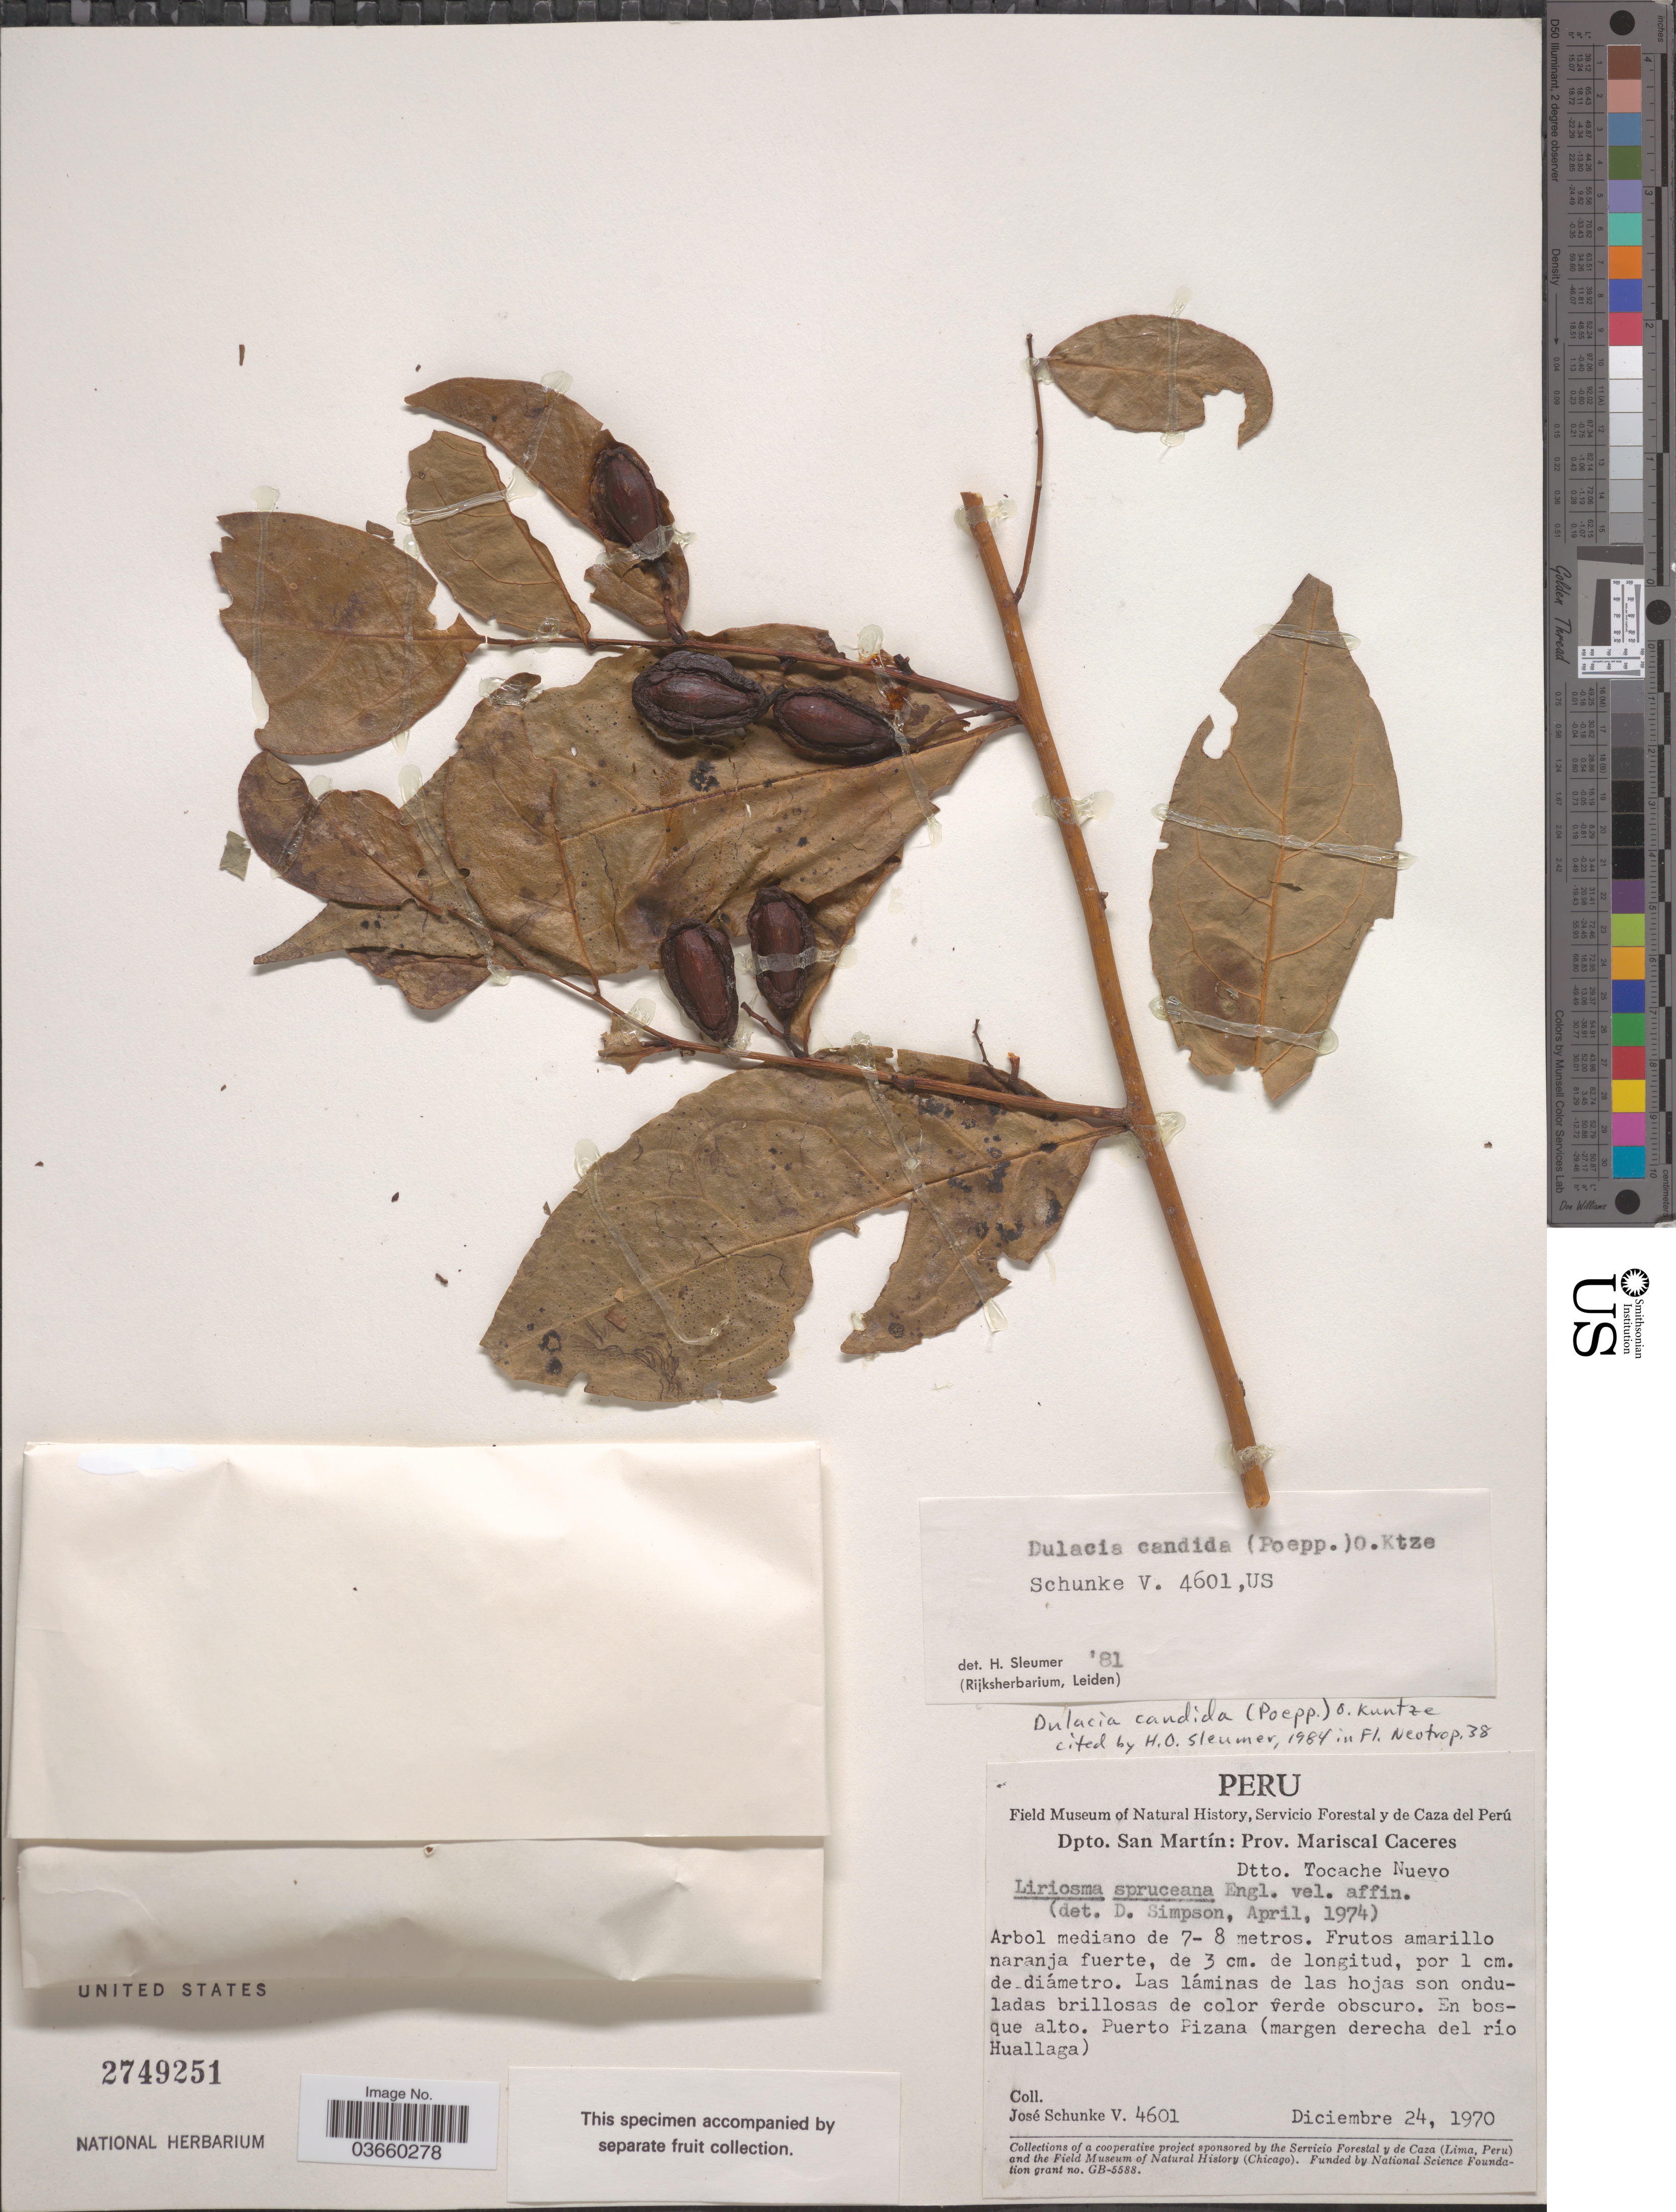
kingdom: Plantae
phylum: Tracheophyta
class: Magnoliopsida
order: Santalales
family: Olacaceae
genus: Dulacia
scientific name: Dulacia candida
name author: (Poepp.) Kuntze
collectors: J. Schunke Vigo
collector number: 4601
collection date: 1970-12-24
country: Peru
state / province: San Martín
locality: Dpto. San Martín: Prov. Mariscal Caceres. Dtto. Tocache Nuevo. Puerto Pizana (margen derecha del río Huallaga).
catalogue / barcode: US 2749251